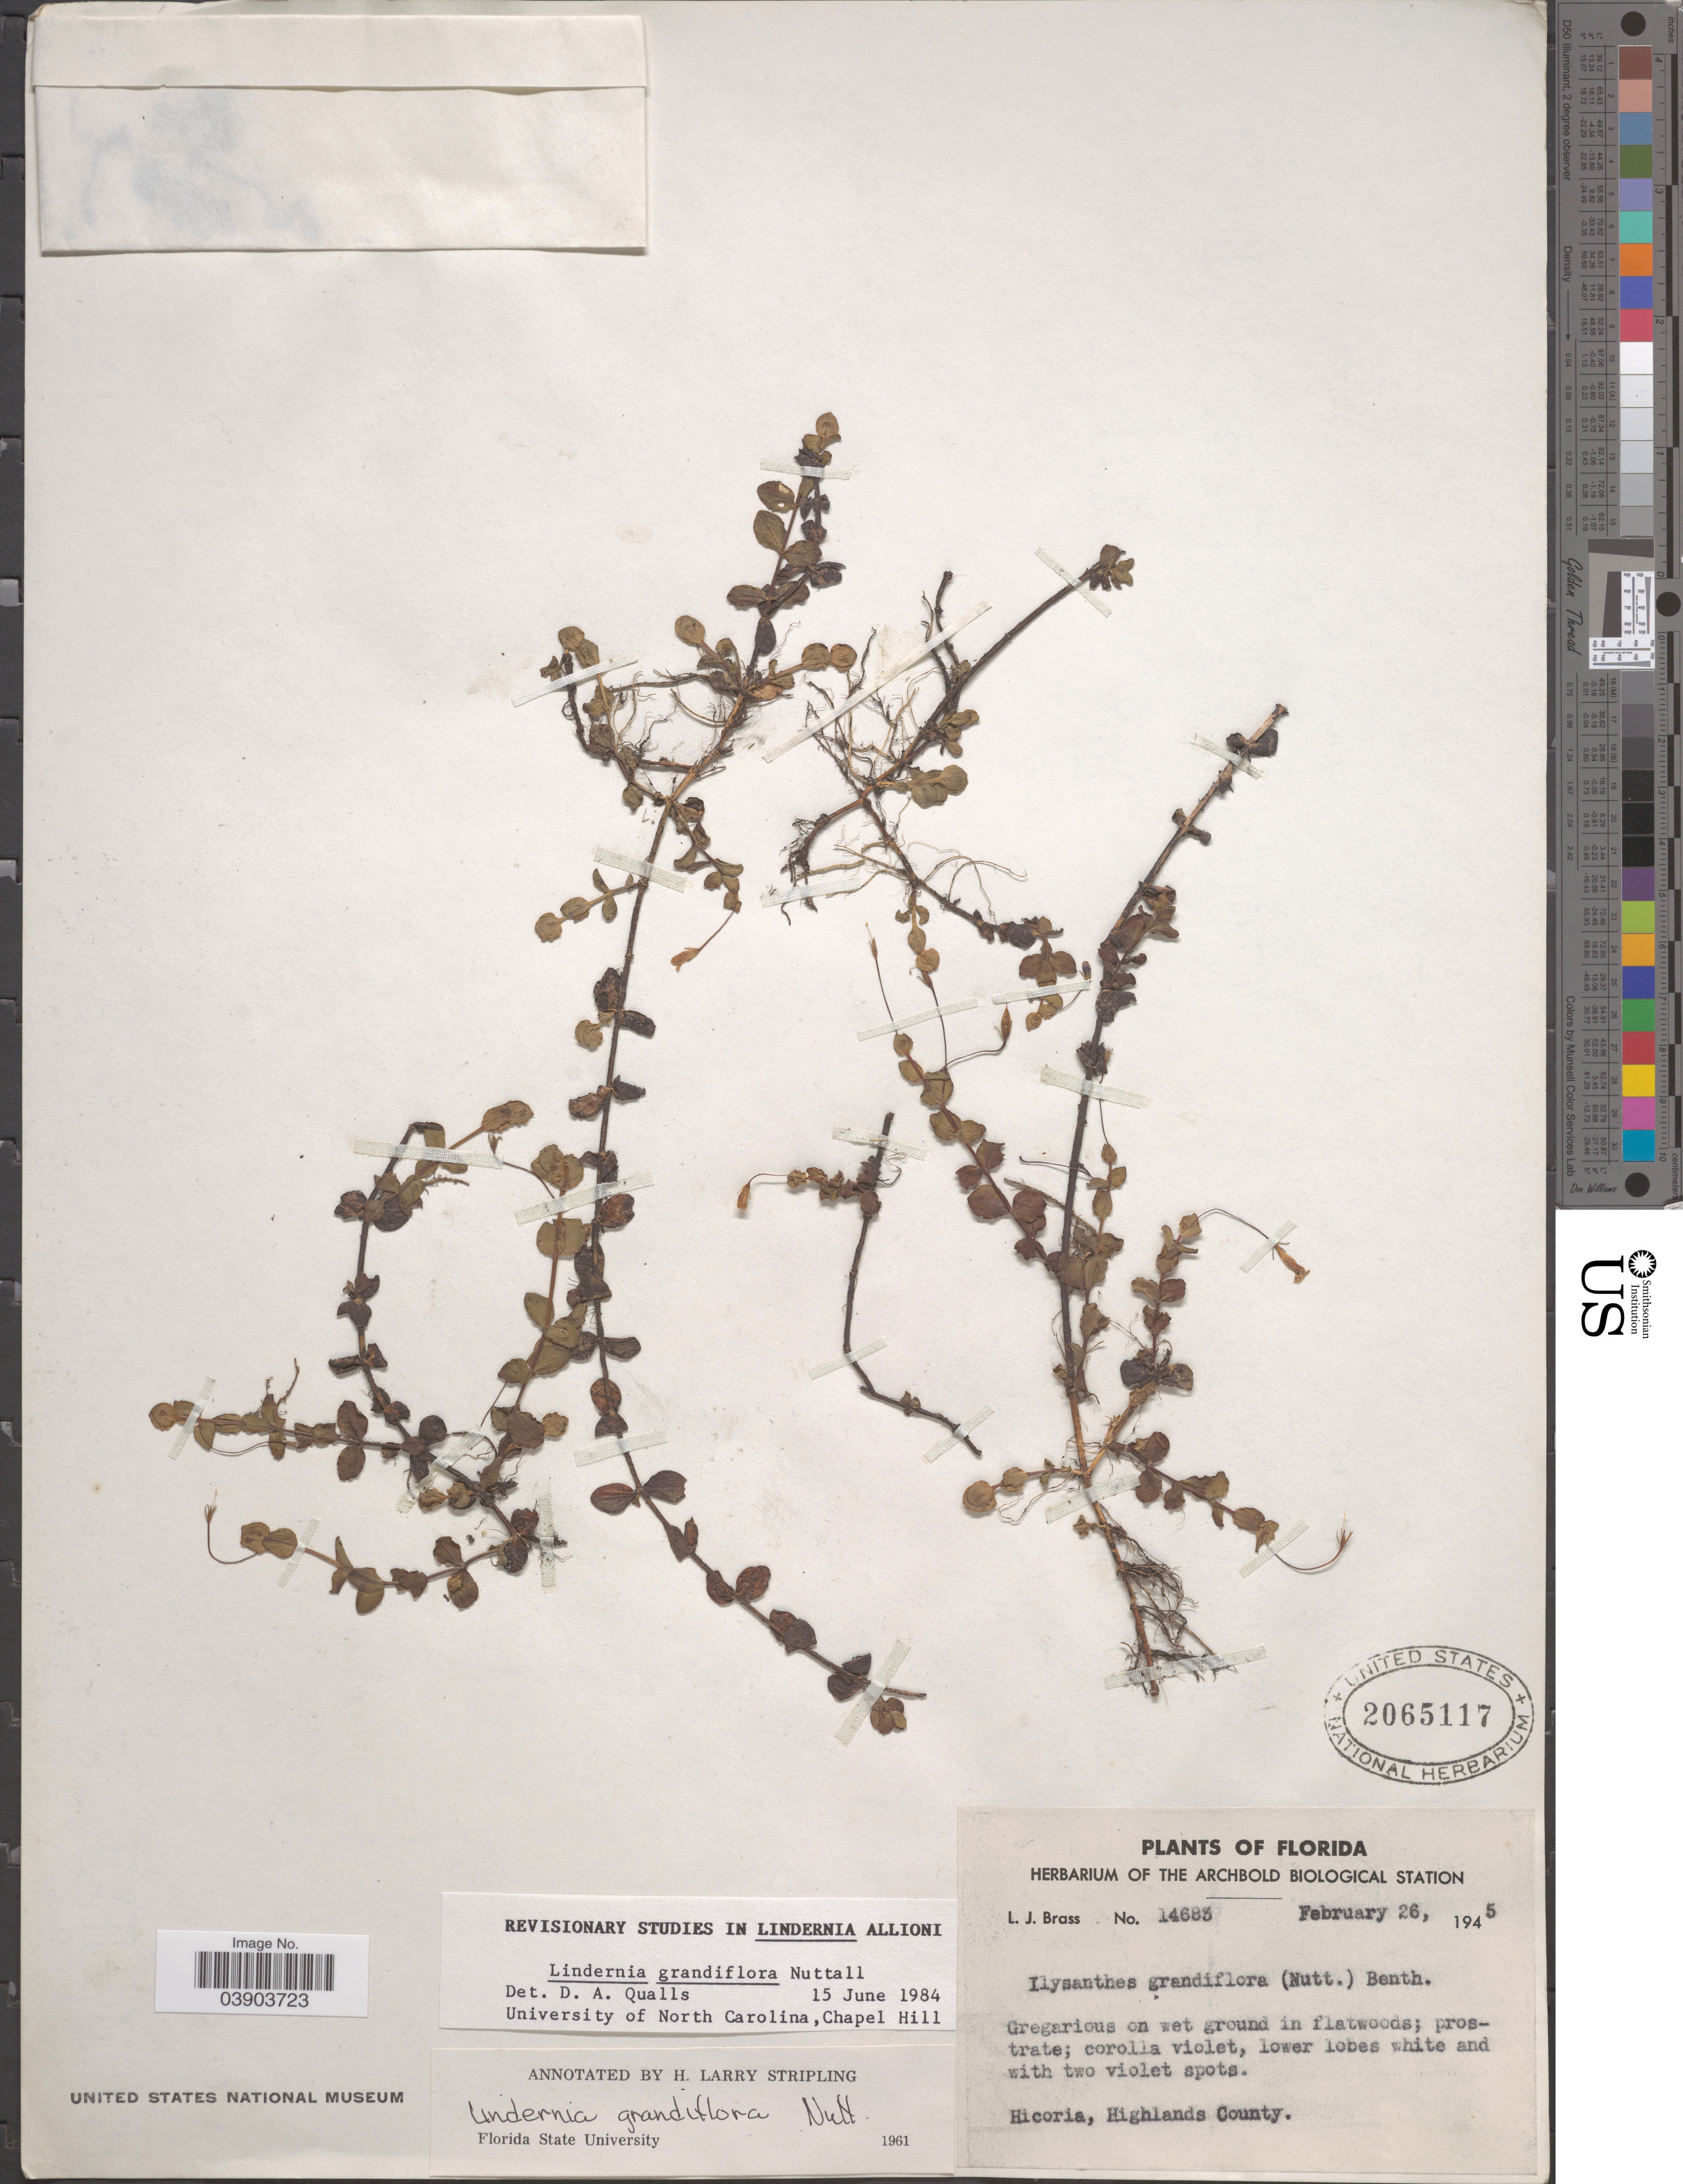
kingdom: Plantae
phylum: Tracheophyta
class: Magnoliopsida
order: Lamiales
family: Linderniaceae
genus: Lindernia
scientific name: Lindernia grandiflora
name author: Nutt.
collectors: L. J. Brass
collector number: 14683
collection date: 1945-02-26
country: United States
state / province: Florida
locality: Hicoria, Highlands County.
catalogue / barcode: US 2065117